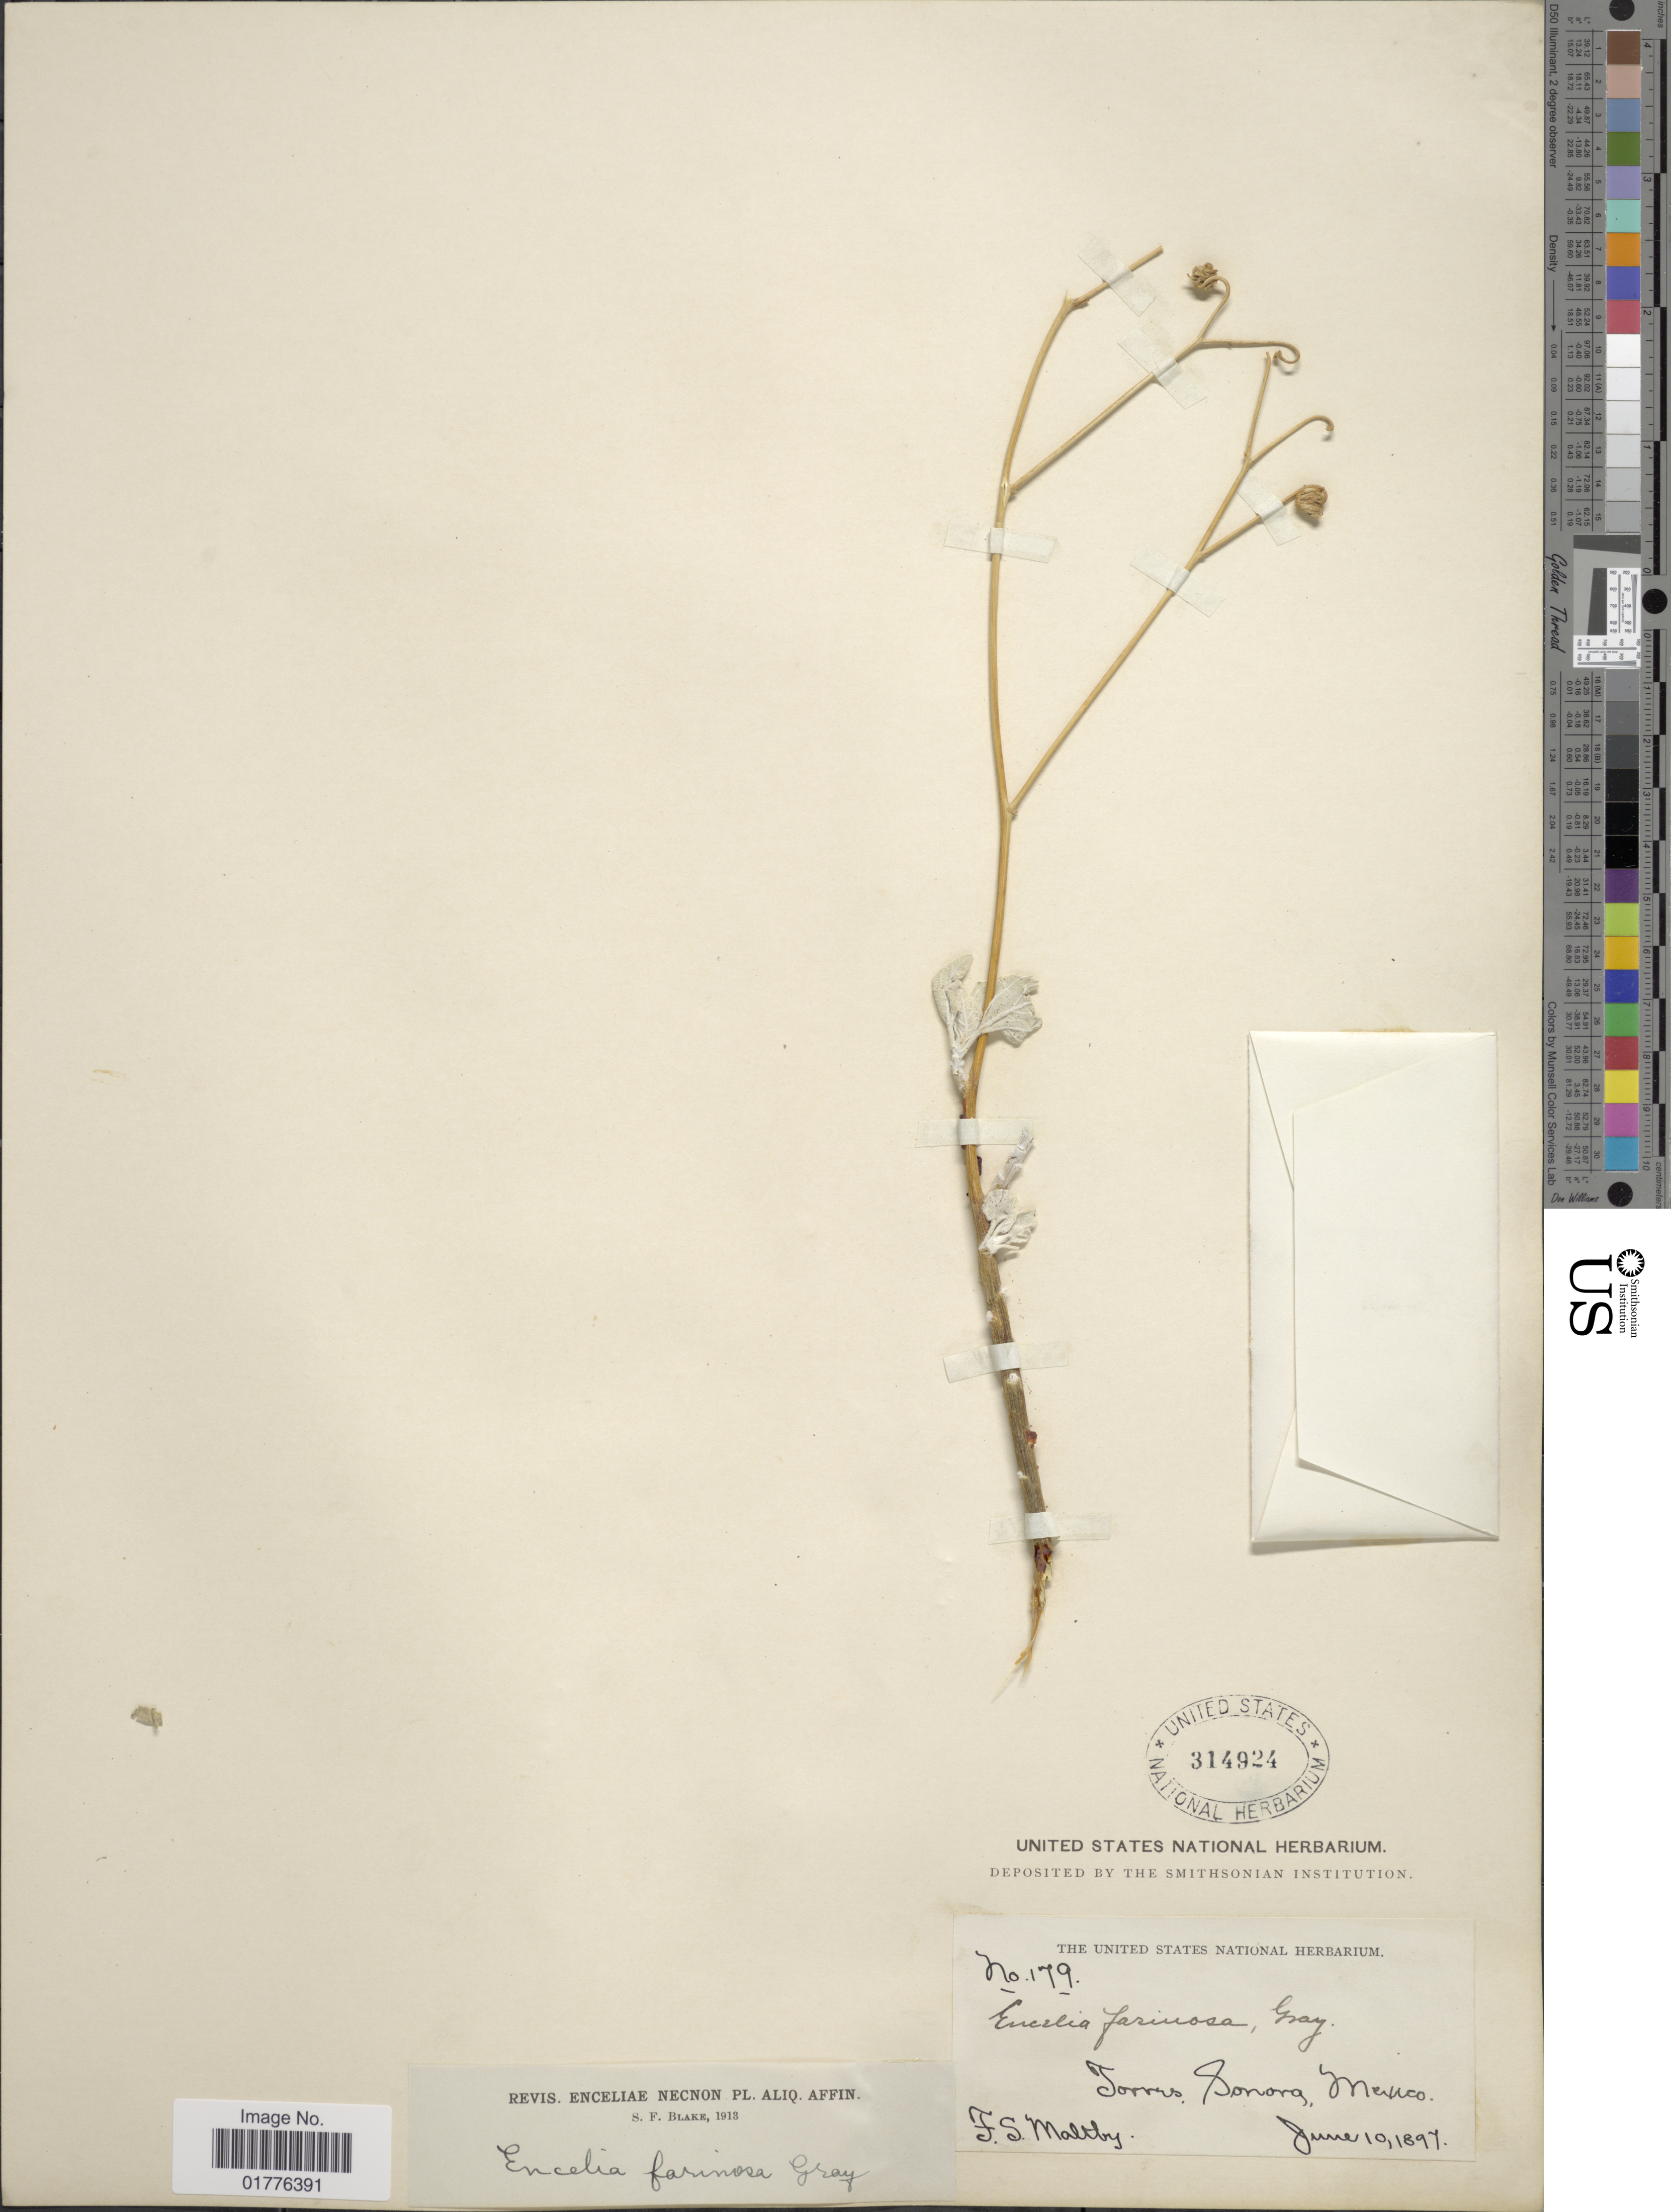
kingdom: Plantae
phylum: Tracheophyta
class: Magnoliopsida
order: Asterales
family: Asteraceae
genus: Encelia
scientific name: Encelia farinosa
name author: A. Gray ex Torr. in Emory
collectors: F. S. Maltby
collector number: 179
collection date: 1897-06-10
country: Mexico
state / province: Sonora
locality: Torres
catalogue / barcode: US 314924